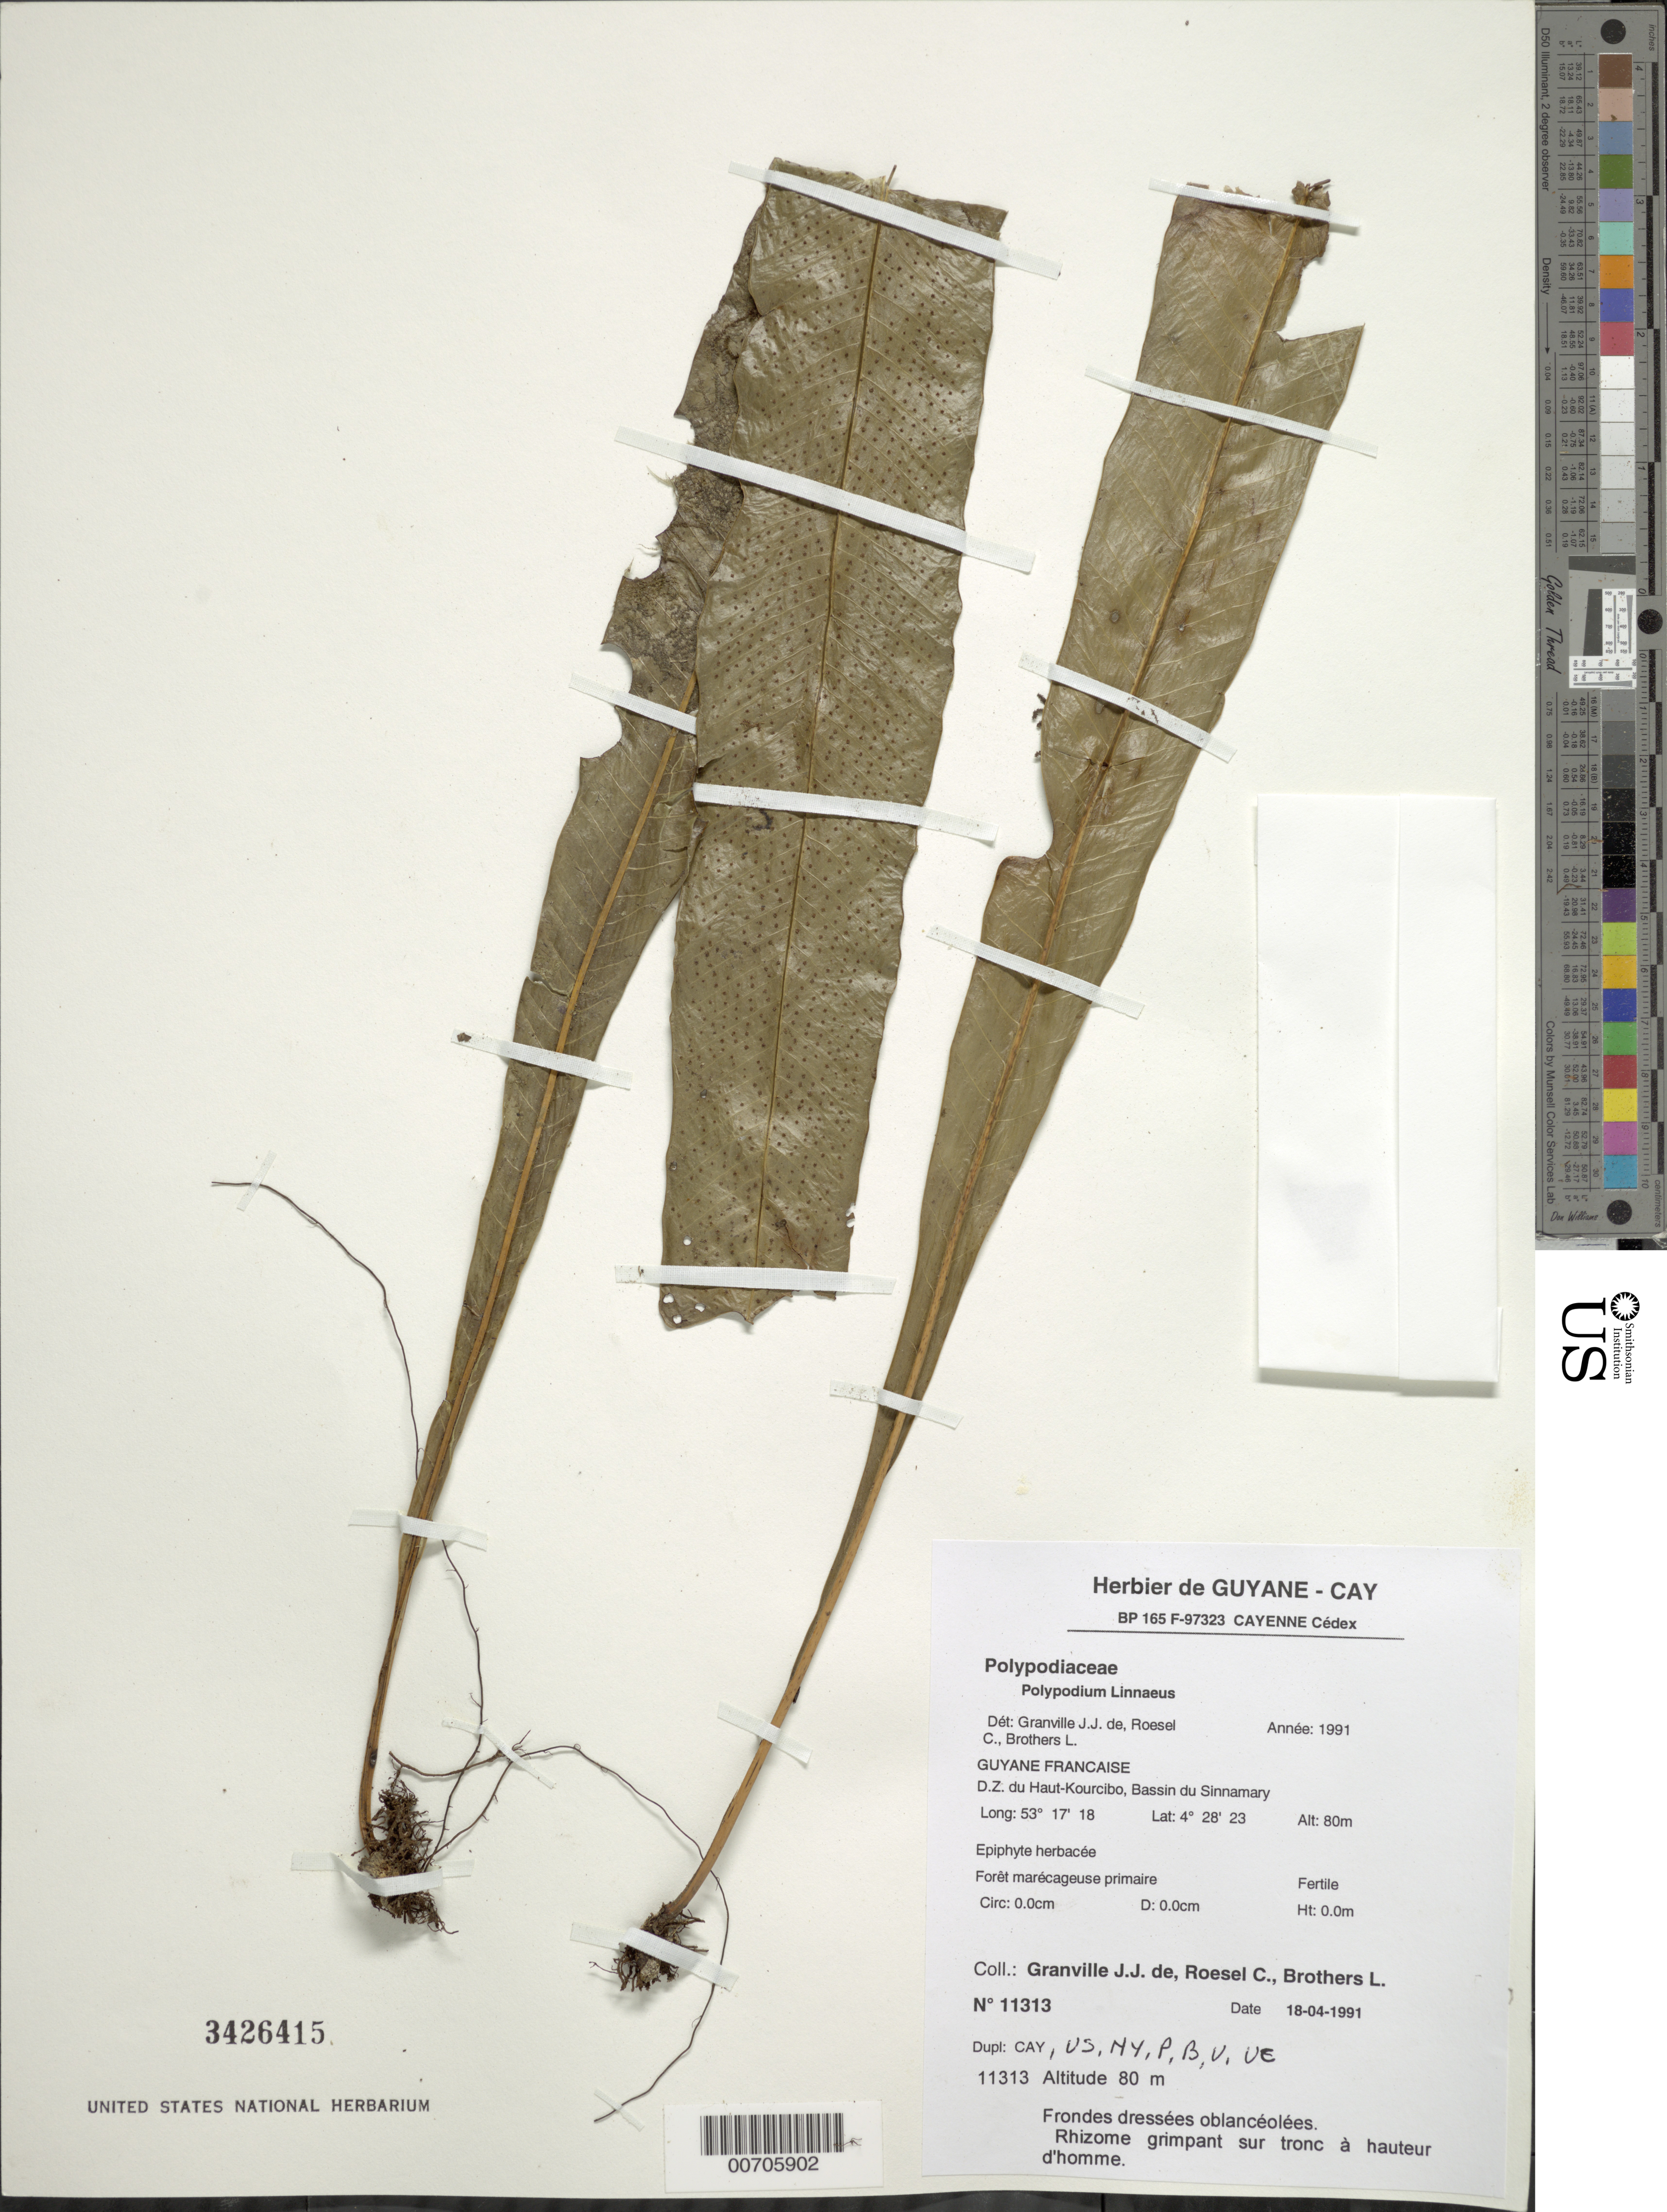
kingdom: Plantae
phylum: Tracheophyta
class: Polypodiopsida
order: Polypodiales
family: Polypodiaceae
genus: Campyloneurum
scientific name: Campyloneurum phyllitidis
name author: (L.) C. Presl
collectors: J.-J. de Granville, C. S. Roesel & L. Brothers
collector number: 11313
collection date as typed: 18-Apr-91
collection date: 1991-04-18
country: French Guiana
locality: D.Z. du Haut-Kourcibo, Bassin du Sinnamary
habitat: Forêt marécageuse primaire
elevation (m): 80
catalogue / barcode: US 3426415